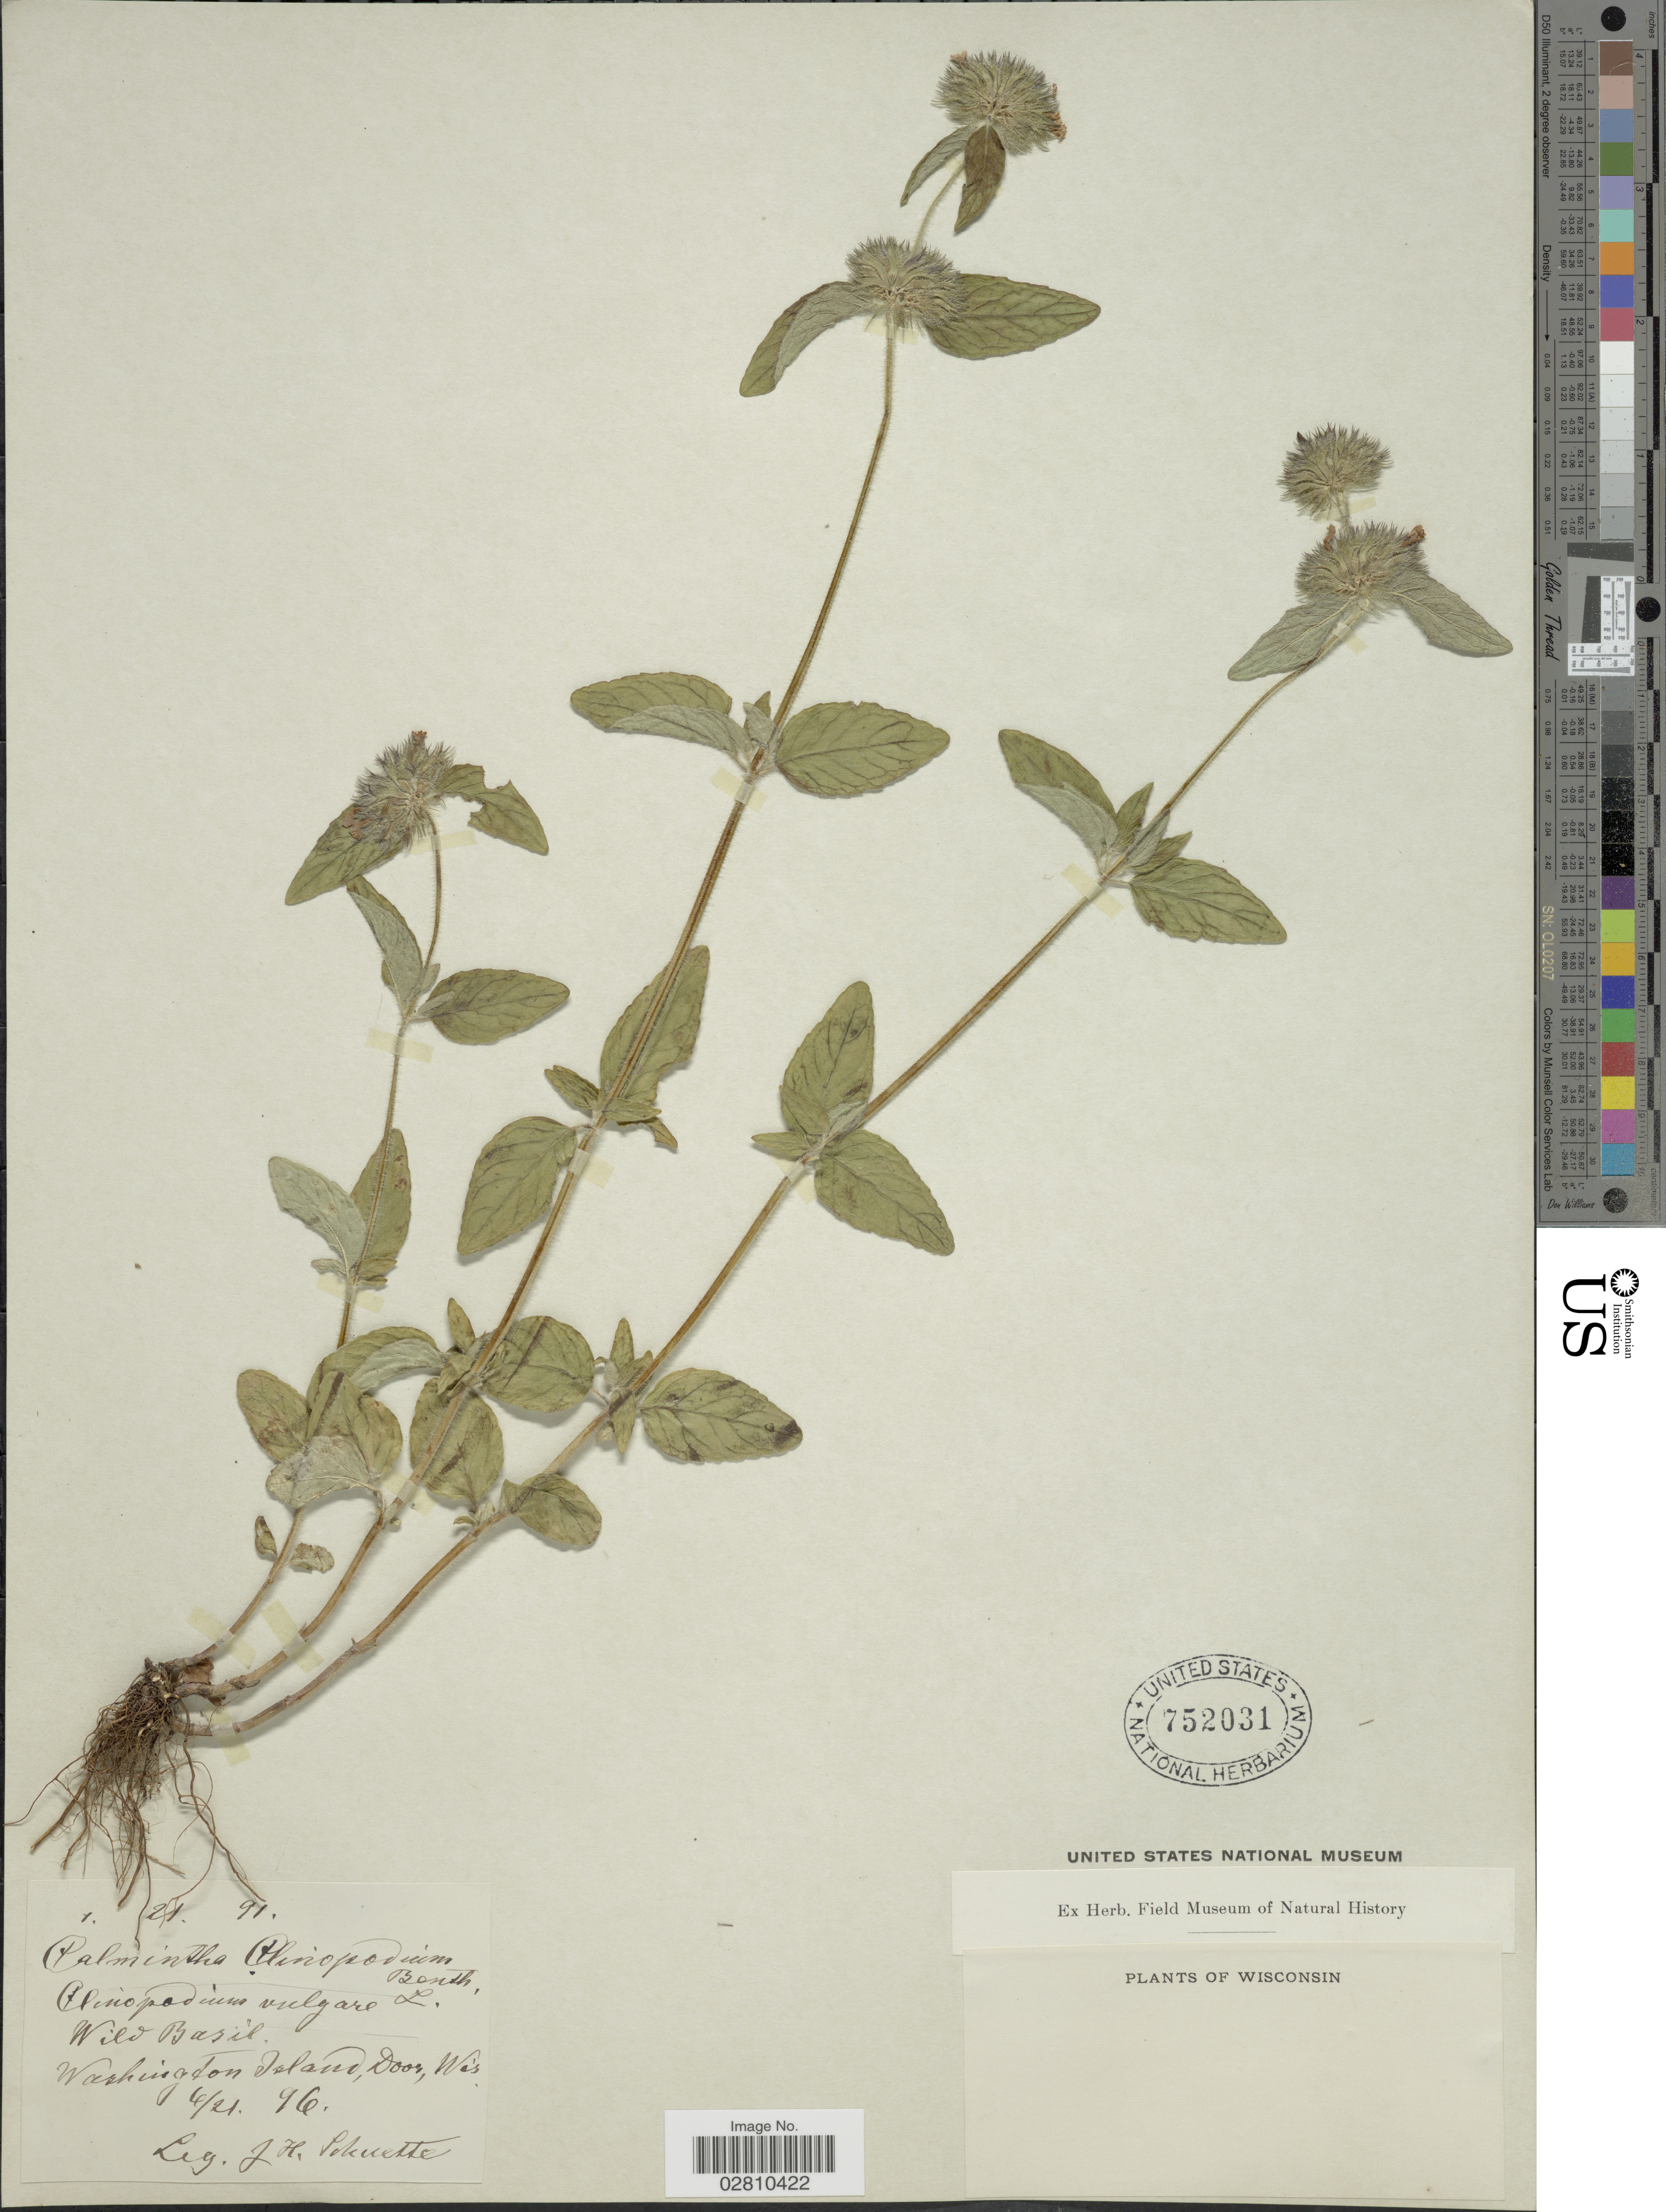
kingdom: Plantae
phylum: Tracheophyta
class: Magnoliopsida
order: Lamiales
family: Lamiaceae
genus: Clinopodium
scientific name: Clinopodium vulgare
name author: L.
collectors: J. H. Schuette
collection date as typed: Transcribed d/m/y: 21/6/96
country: United States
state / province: Wisconsin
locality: Washington Island, Door, Wis.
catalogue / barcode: US 752031